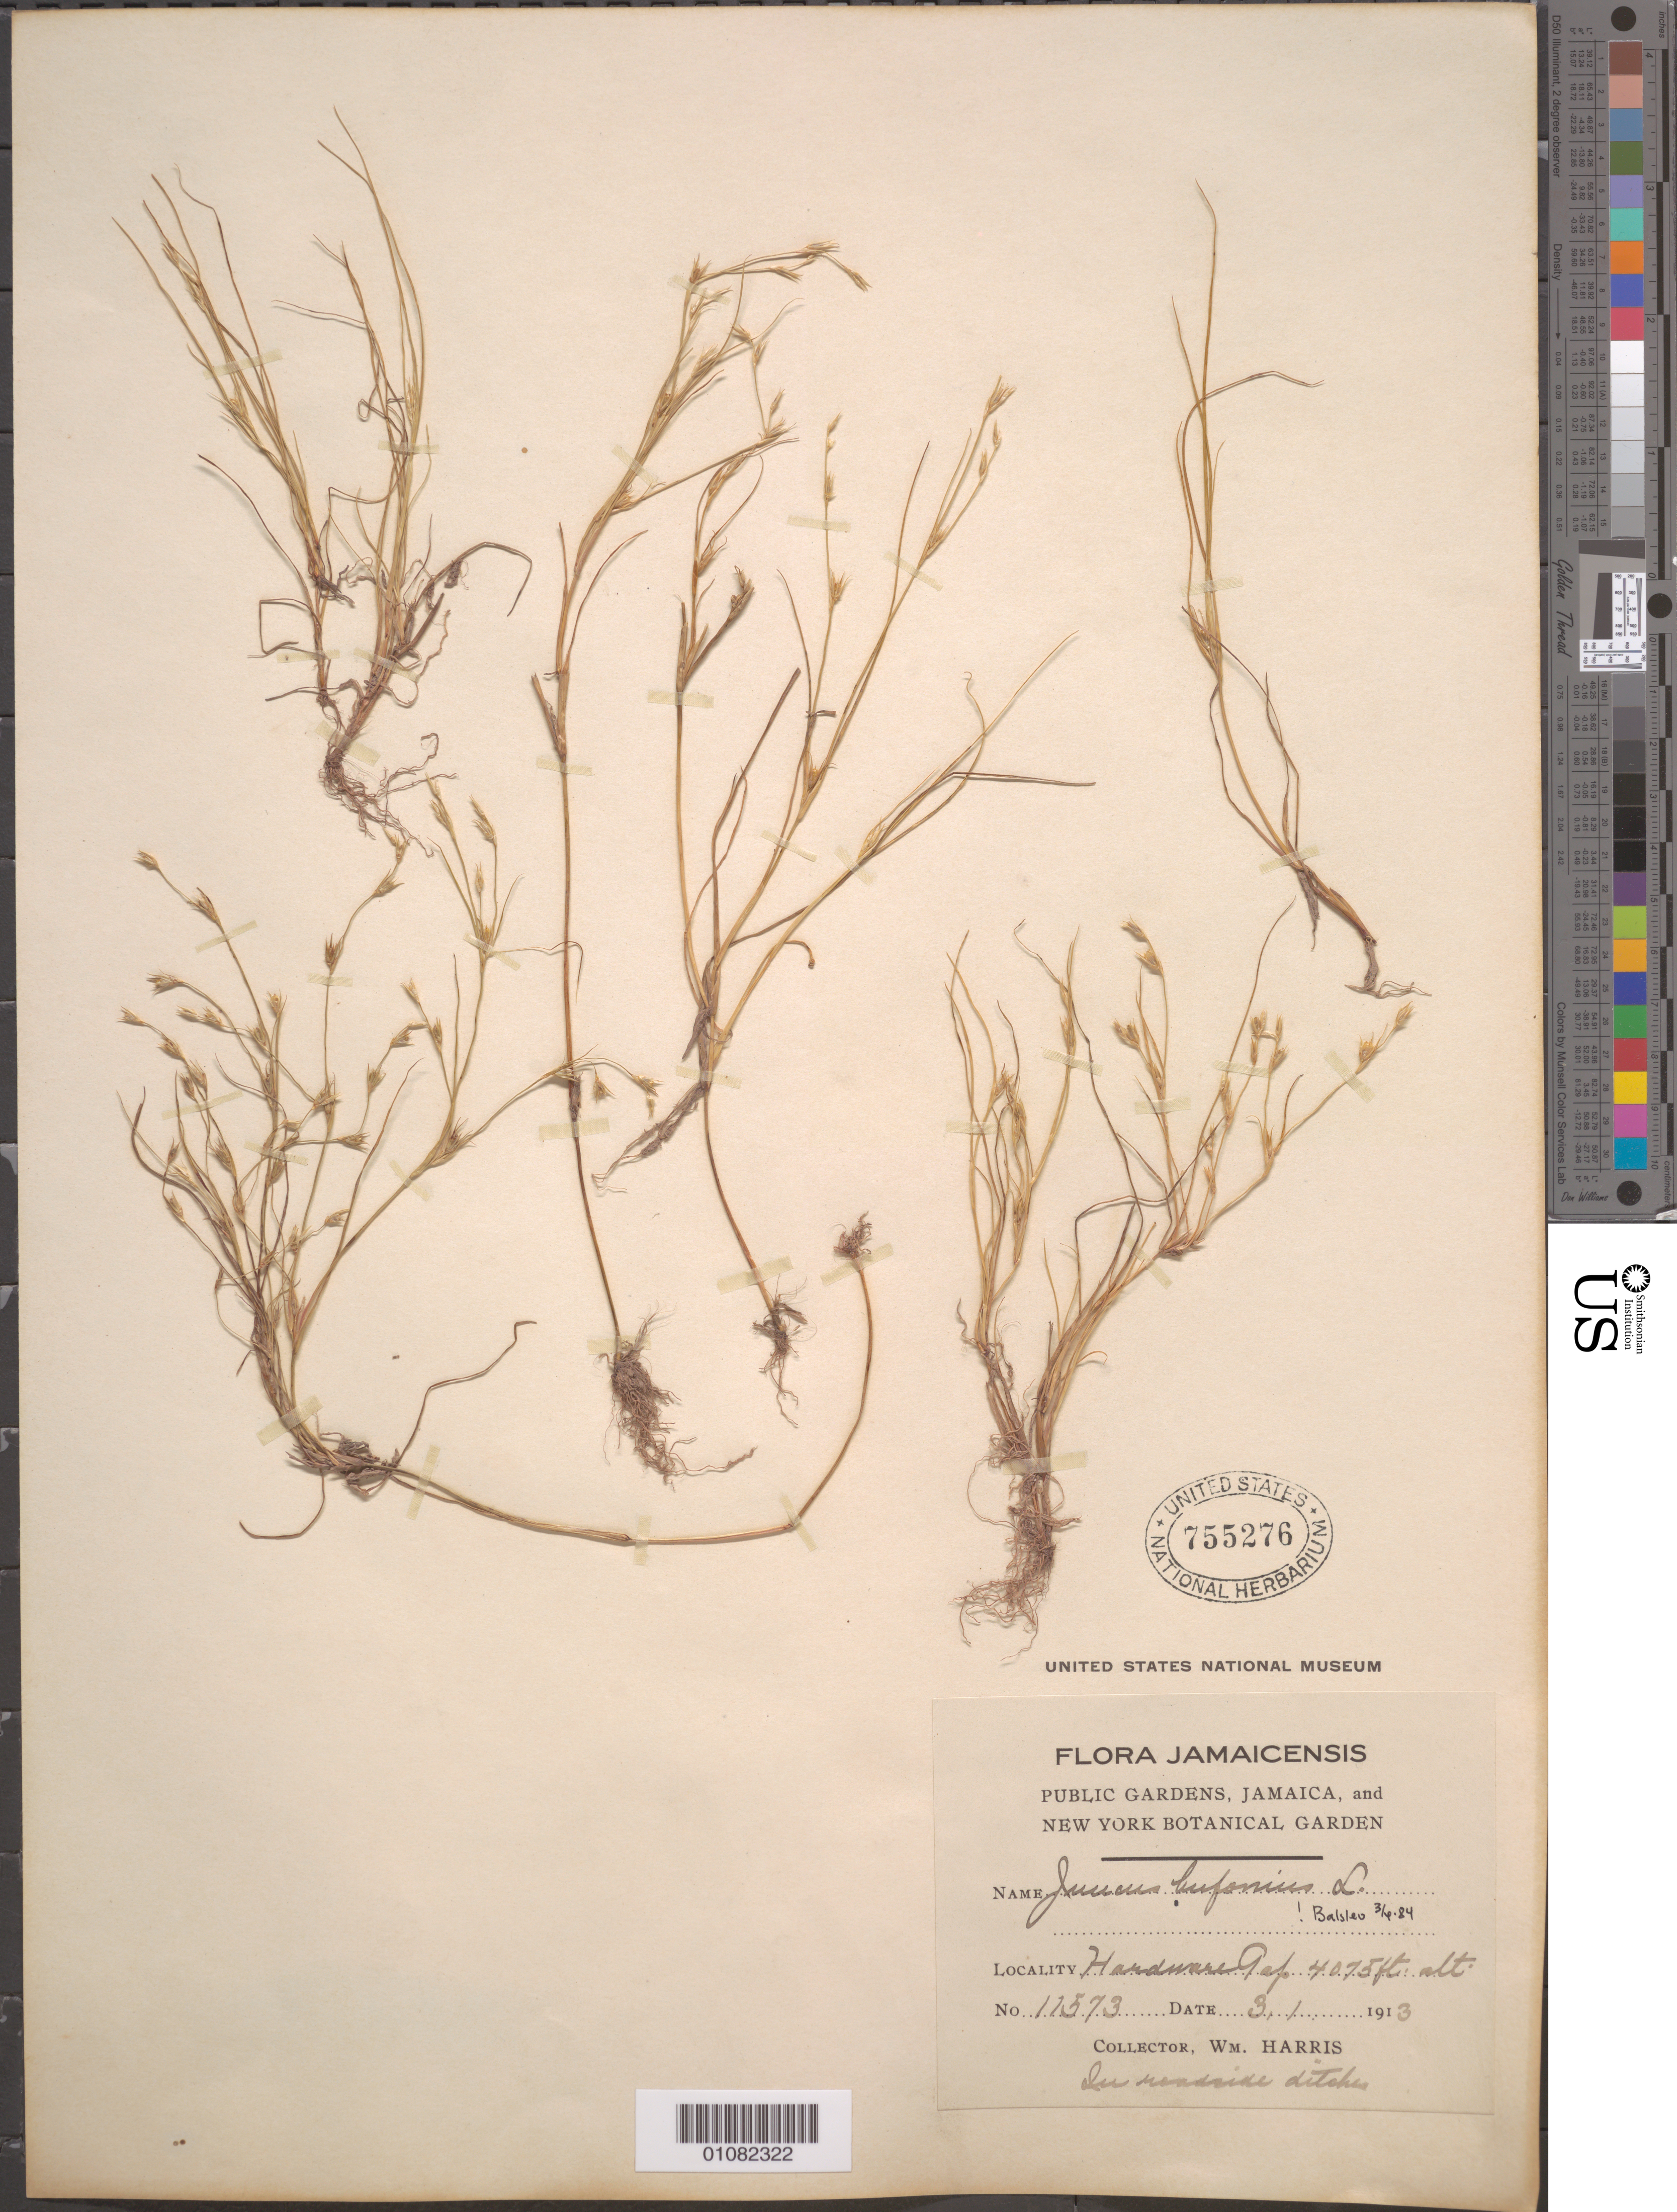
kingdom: Plantae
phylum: Tracheophyta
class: Liliopsida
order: Poales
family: Juncaceae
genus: Juncus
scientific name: Juncus bufonius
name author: L.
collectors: W. Harris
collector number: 11573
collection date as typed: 03 Jan 1913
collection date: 1913-01-03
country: Jamaica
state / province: Saint Andrew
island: Jamaica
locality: Hardware Gap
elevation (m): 1242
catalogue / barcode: US 755276